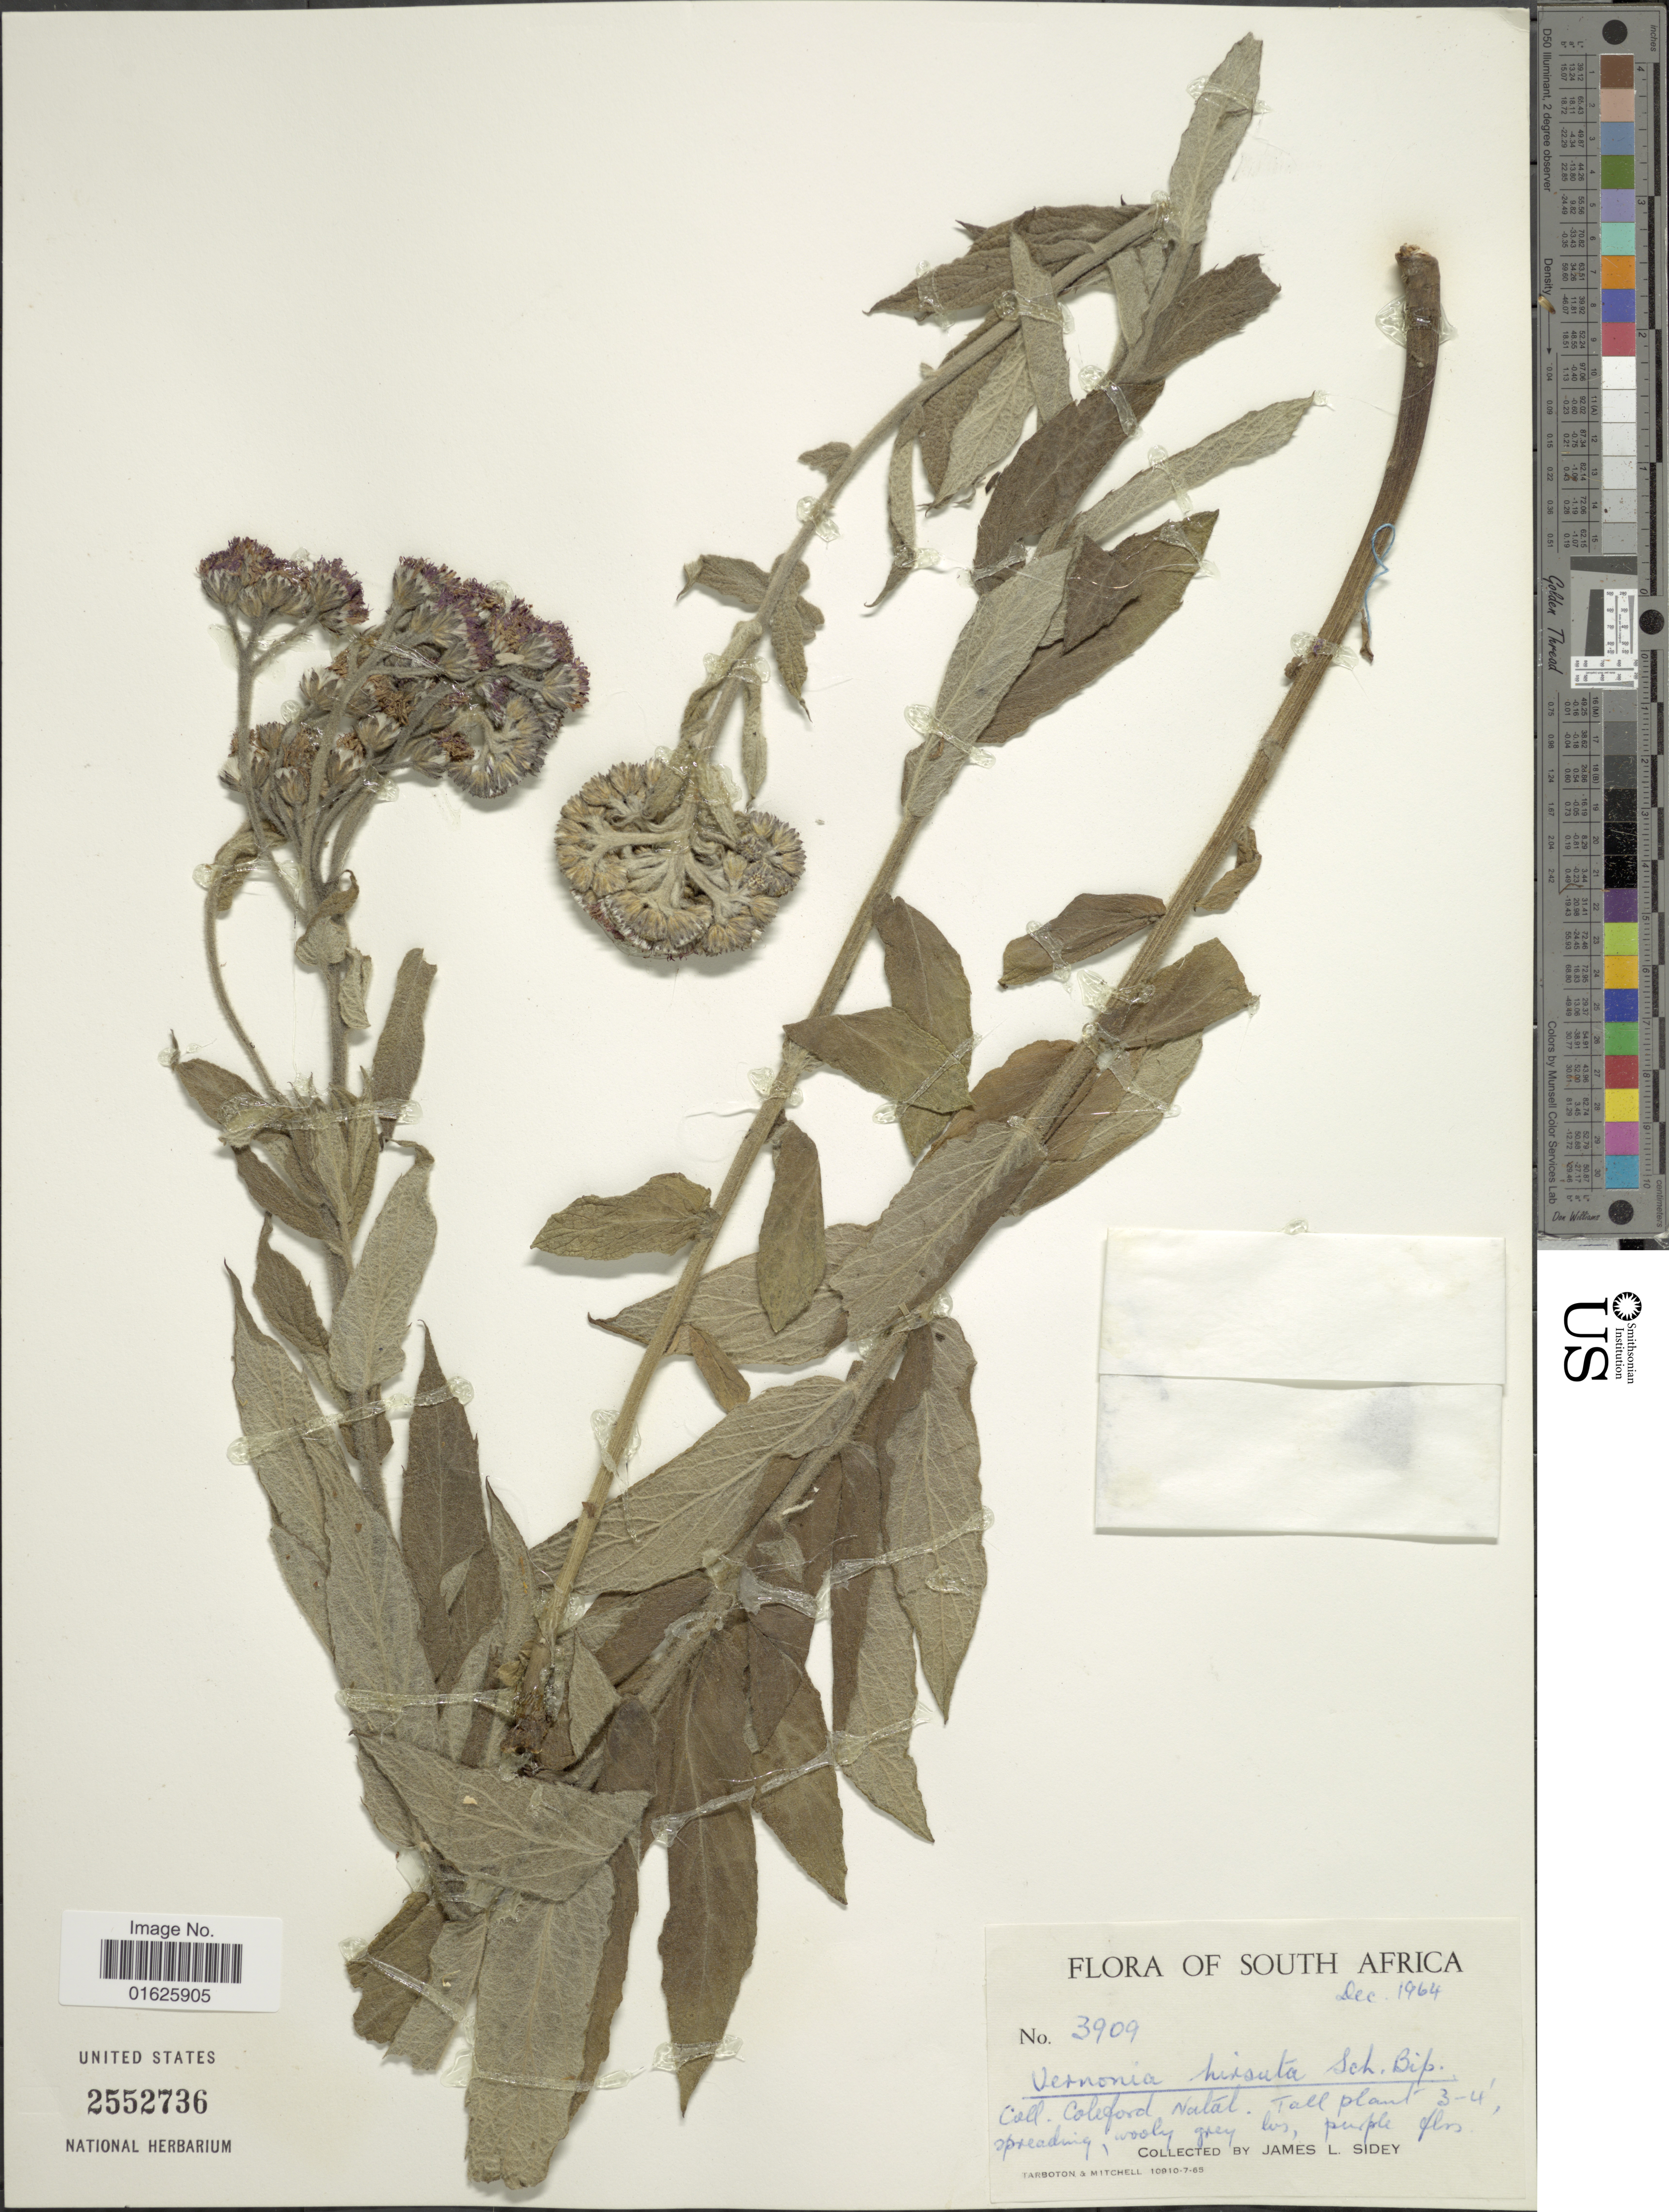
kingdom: Plantae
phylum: Tracheophyta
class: Magnoliopsida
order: Asterales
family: Asteraceae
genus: Hilliardiella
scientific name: Hilliardiella hirsuta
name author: (DC.) H. Rob.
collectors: J. L. Sidey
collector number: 3909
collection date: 1964-12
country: South Africa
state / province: KwaZulu-Natal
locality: Colefrod, Natal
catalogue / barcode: US 2552736